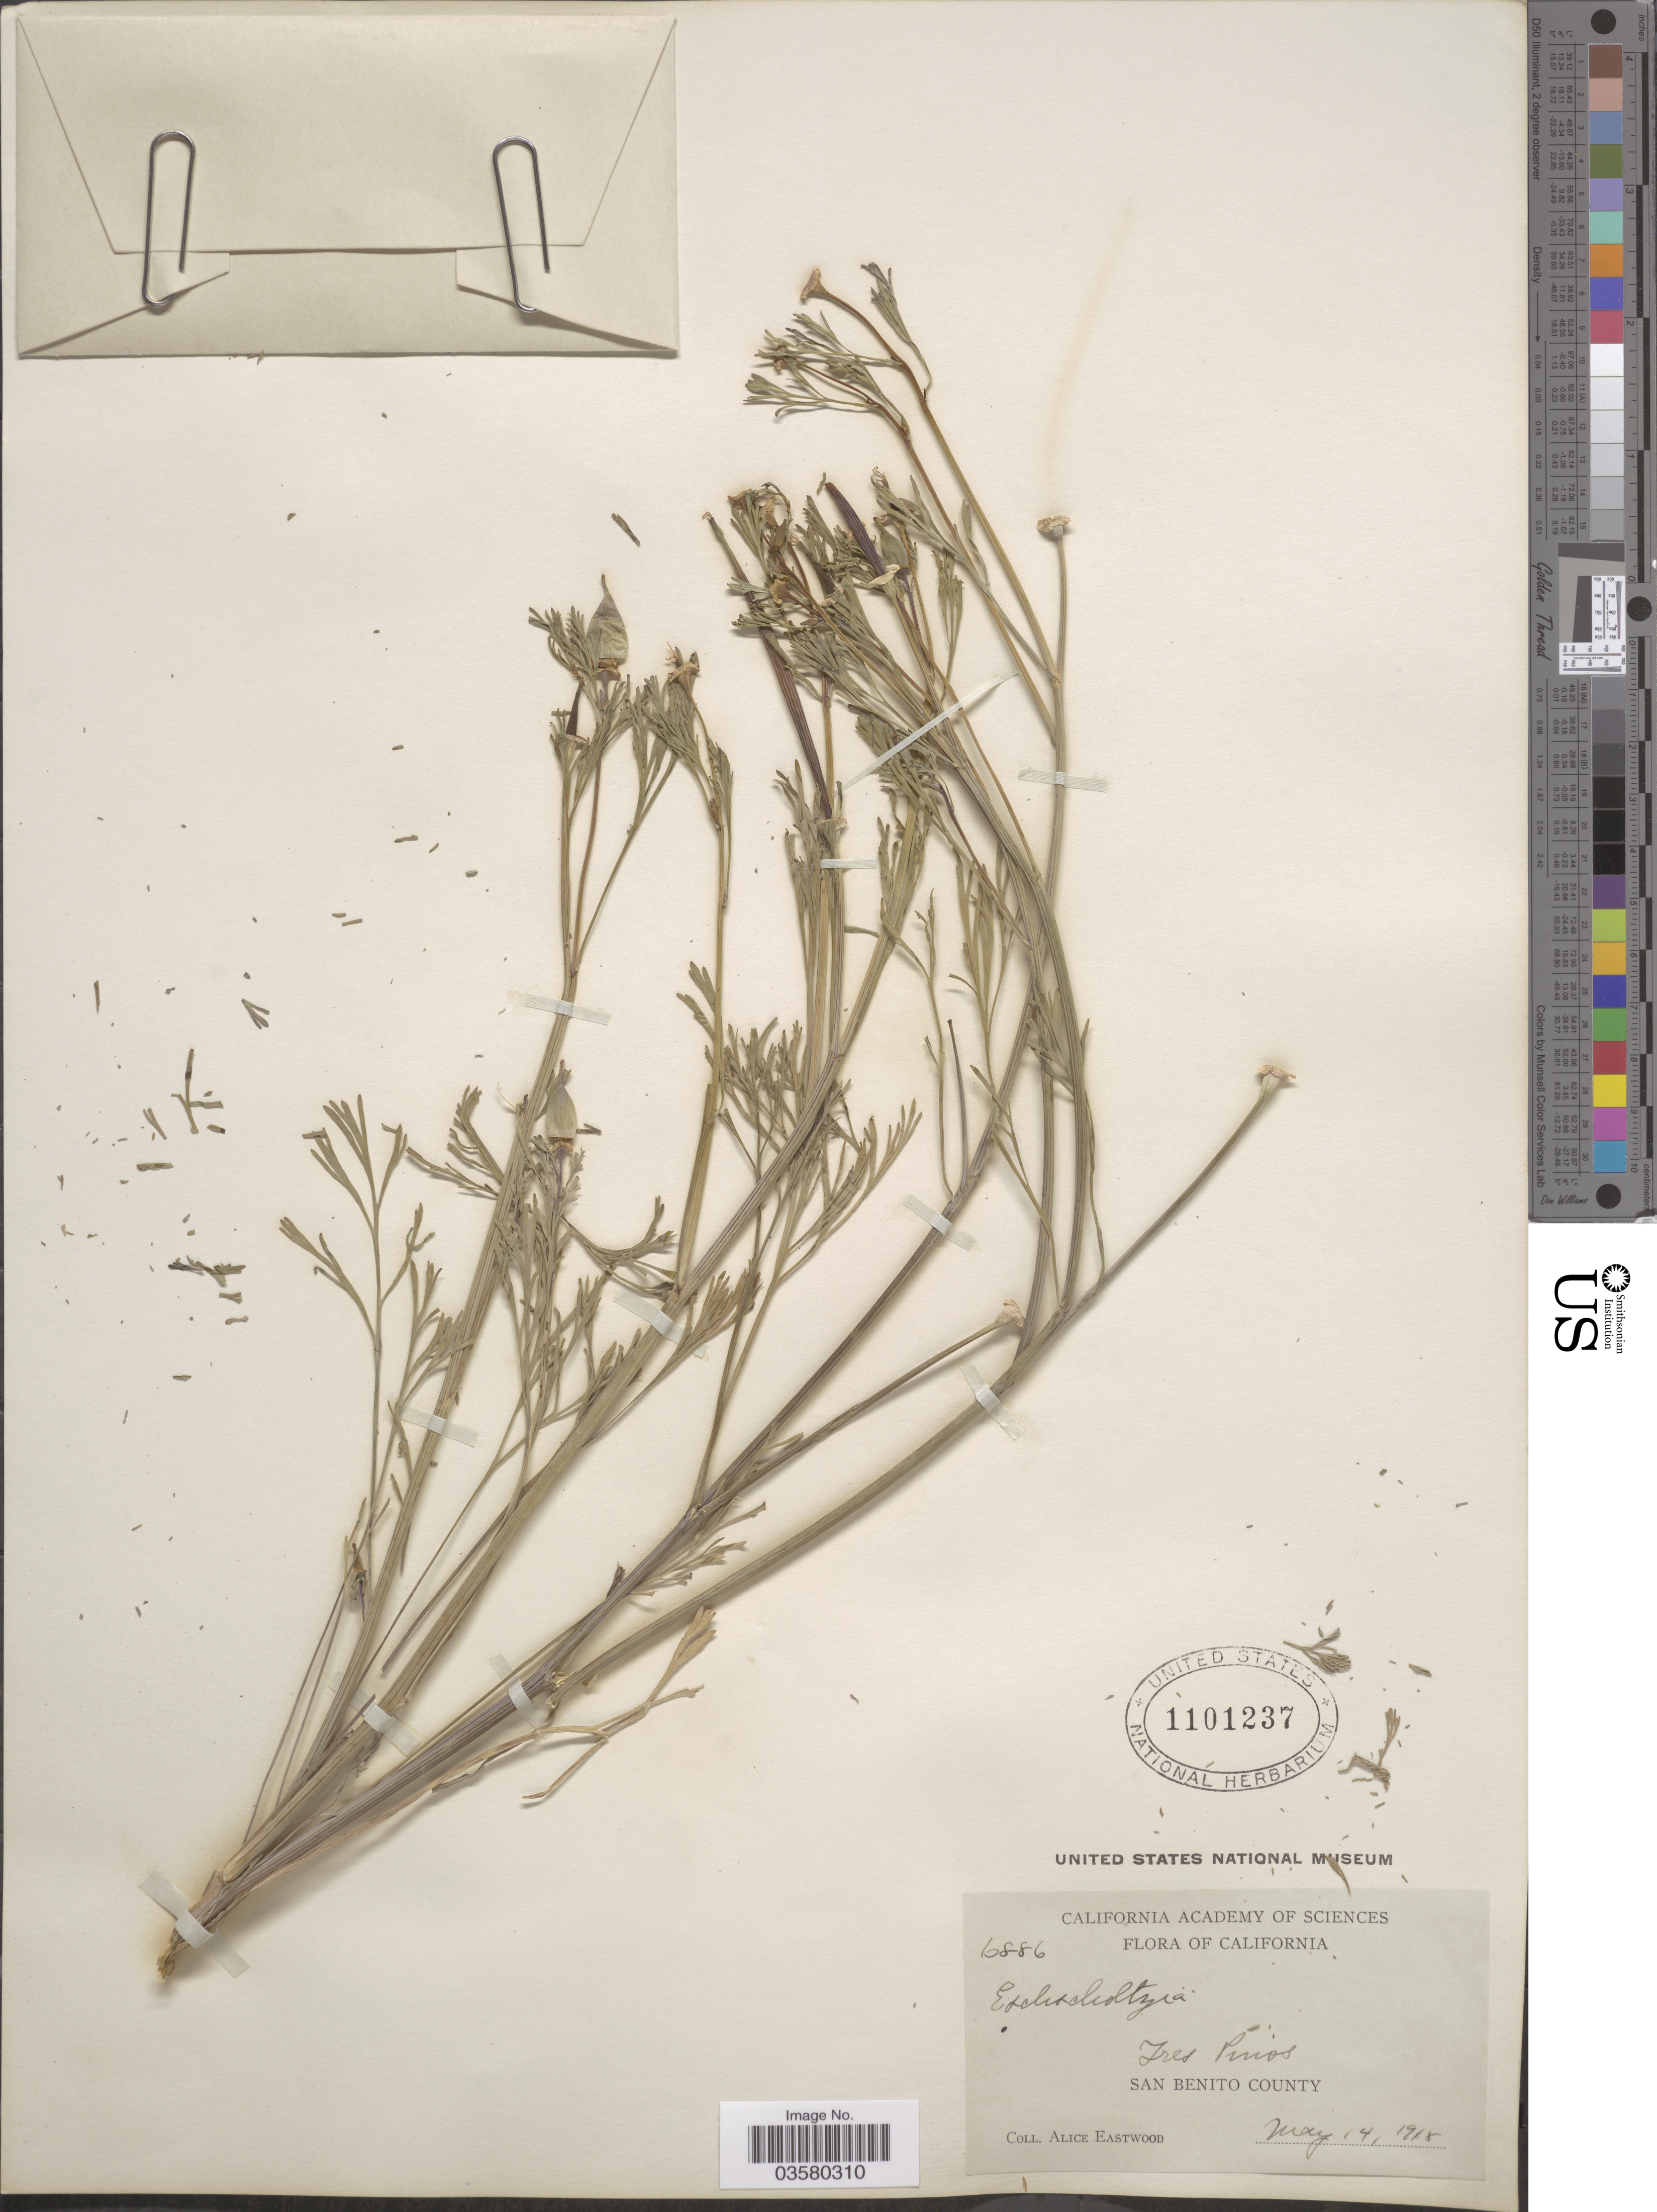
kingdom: Plantae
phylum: Tracheophyta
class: Magnoliopsida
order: Ranunculales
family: Papaveraceae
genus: Eschscholzia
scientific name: Eschscholzia californica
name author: Cham.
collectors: A. Eastwood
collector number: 6886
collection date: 1918-05-14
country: United States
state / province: California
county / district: San Benito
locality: Tres Pinos. San Benito County.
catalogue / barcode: US 1101237